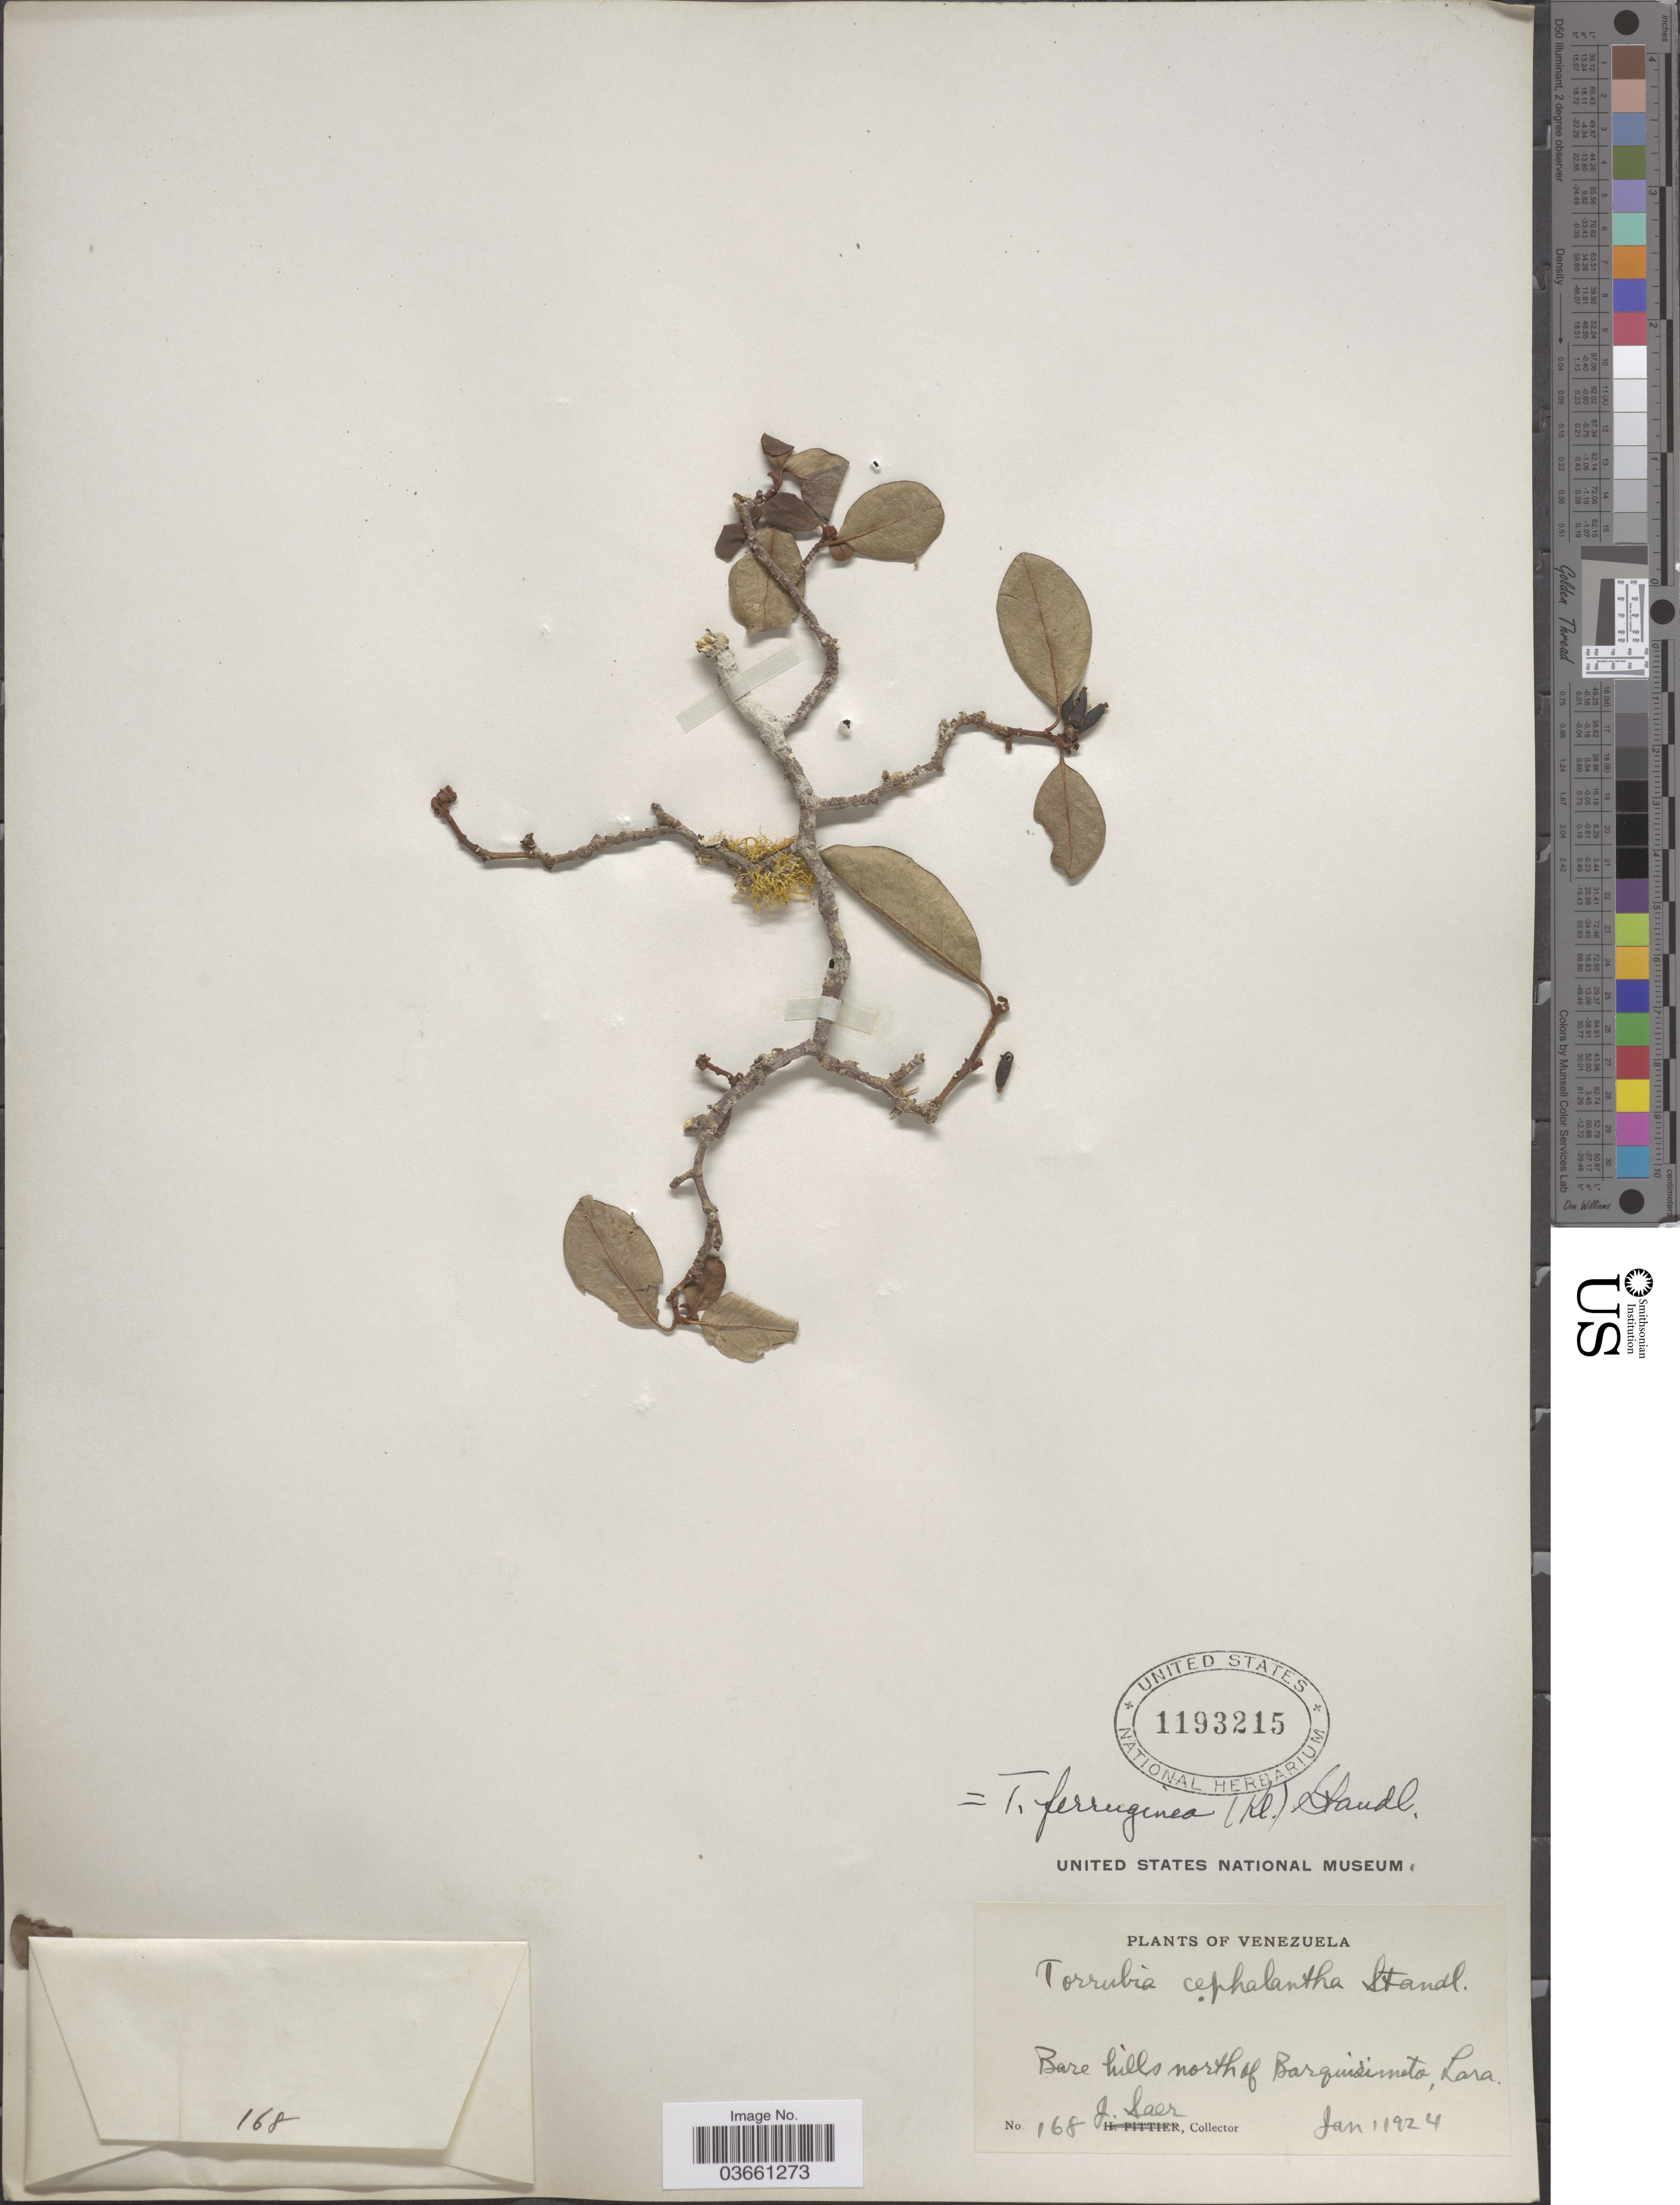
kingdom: Plantae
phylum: Tracheophyta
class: Magnoliopsida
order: Caryophyllales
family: Nyctaginaceae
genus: Guapira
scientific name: Guapira ferruginea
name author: (Klotzsch ex Choisy) Lundell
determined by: Strong, Mark T., (BOT), Smithsonian Institution - National Museum of Natural History (UNITED STATES)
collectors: J. Saer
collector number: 168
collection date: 1924-01-01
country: Venezuela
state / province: Lara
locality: Bare hills north of Barquisimeto.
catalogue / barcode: US 1193215